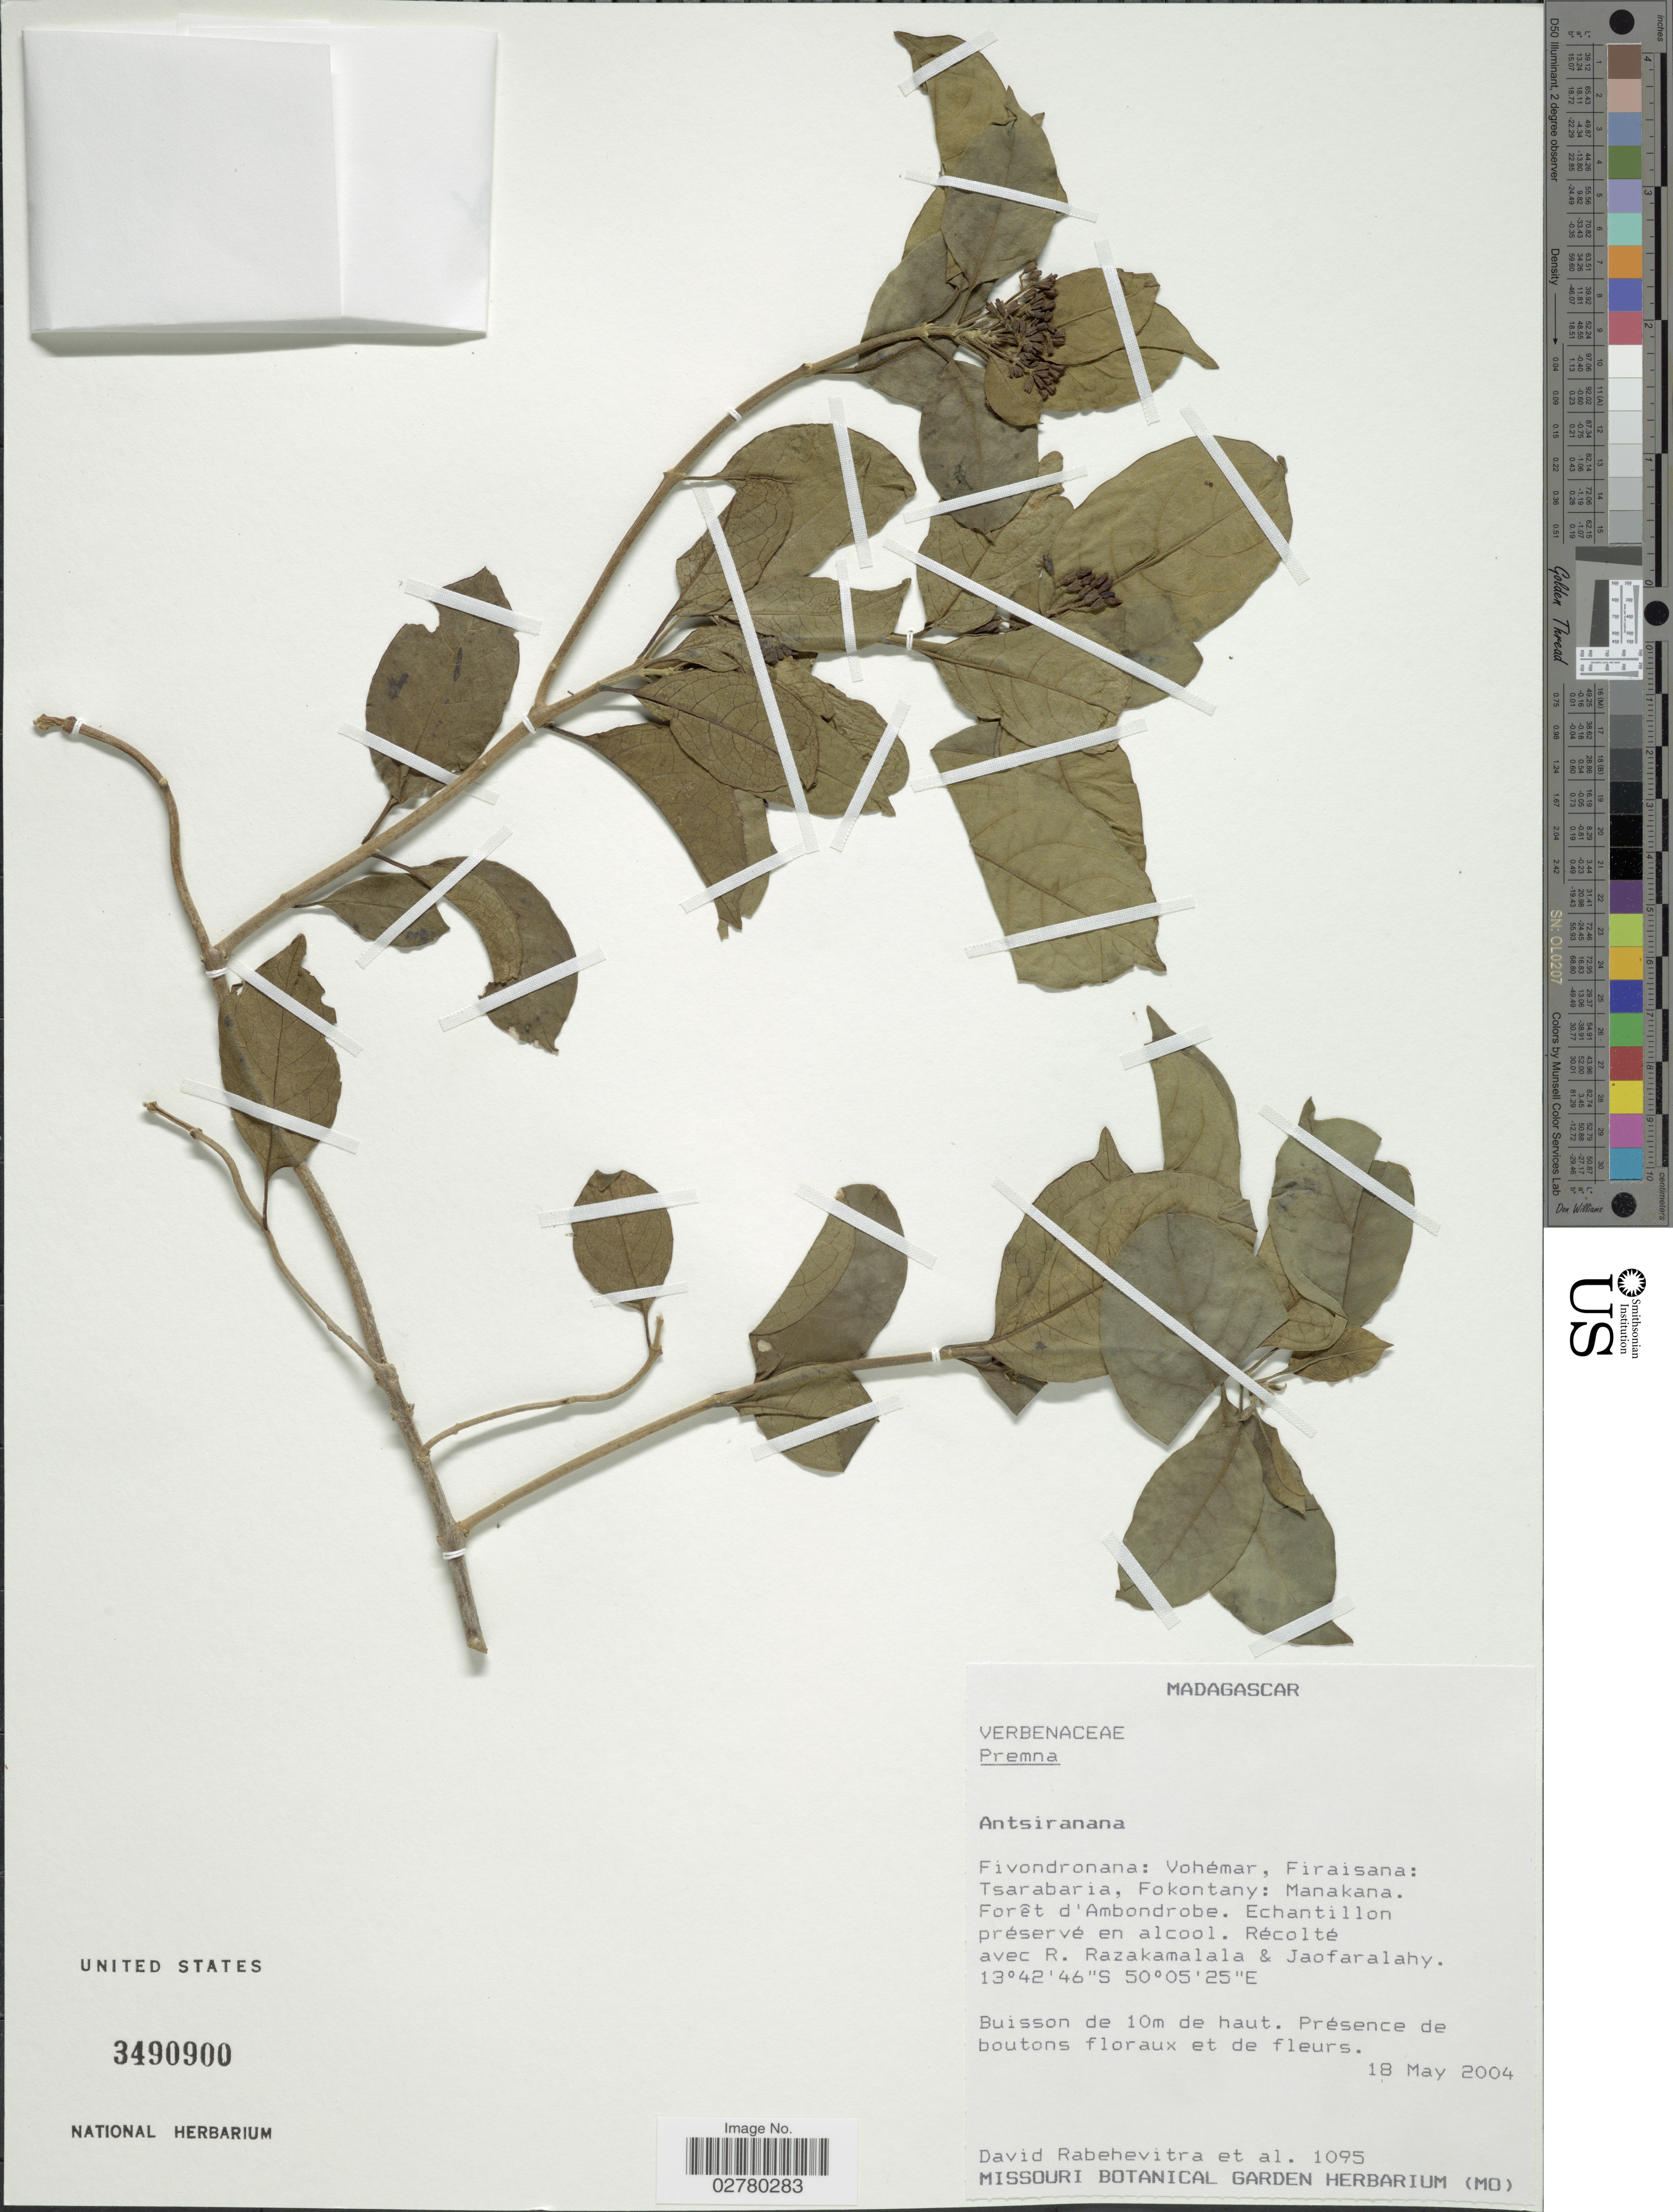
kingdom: Plantae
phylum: Tracheophyta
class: Magnoliopsida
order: Lamiales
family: Lamiaceae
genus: Premna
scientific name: Premna sp.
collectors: D. Rabehevitra, R. Razakamalala & J. Faralahy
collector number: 1095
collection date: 2004-05-18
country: Madagascar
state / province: Sava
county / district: Vohémar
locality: Fivondronana: Vohémar, Firaisana: Tsarabaria, Fonkontany: Manakana. Forêt d'Ambondrobe.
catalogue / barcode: US 3490900